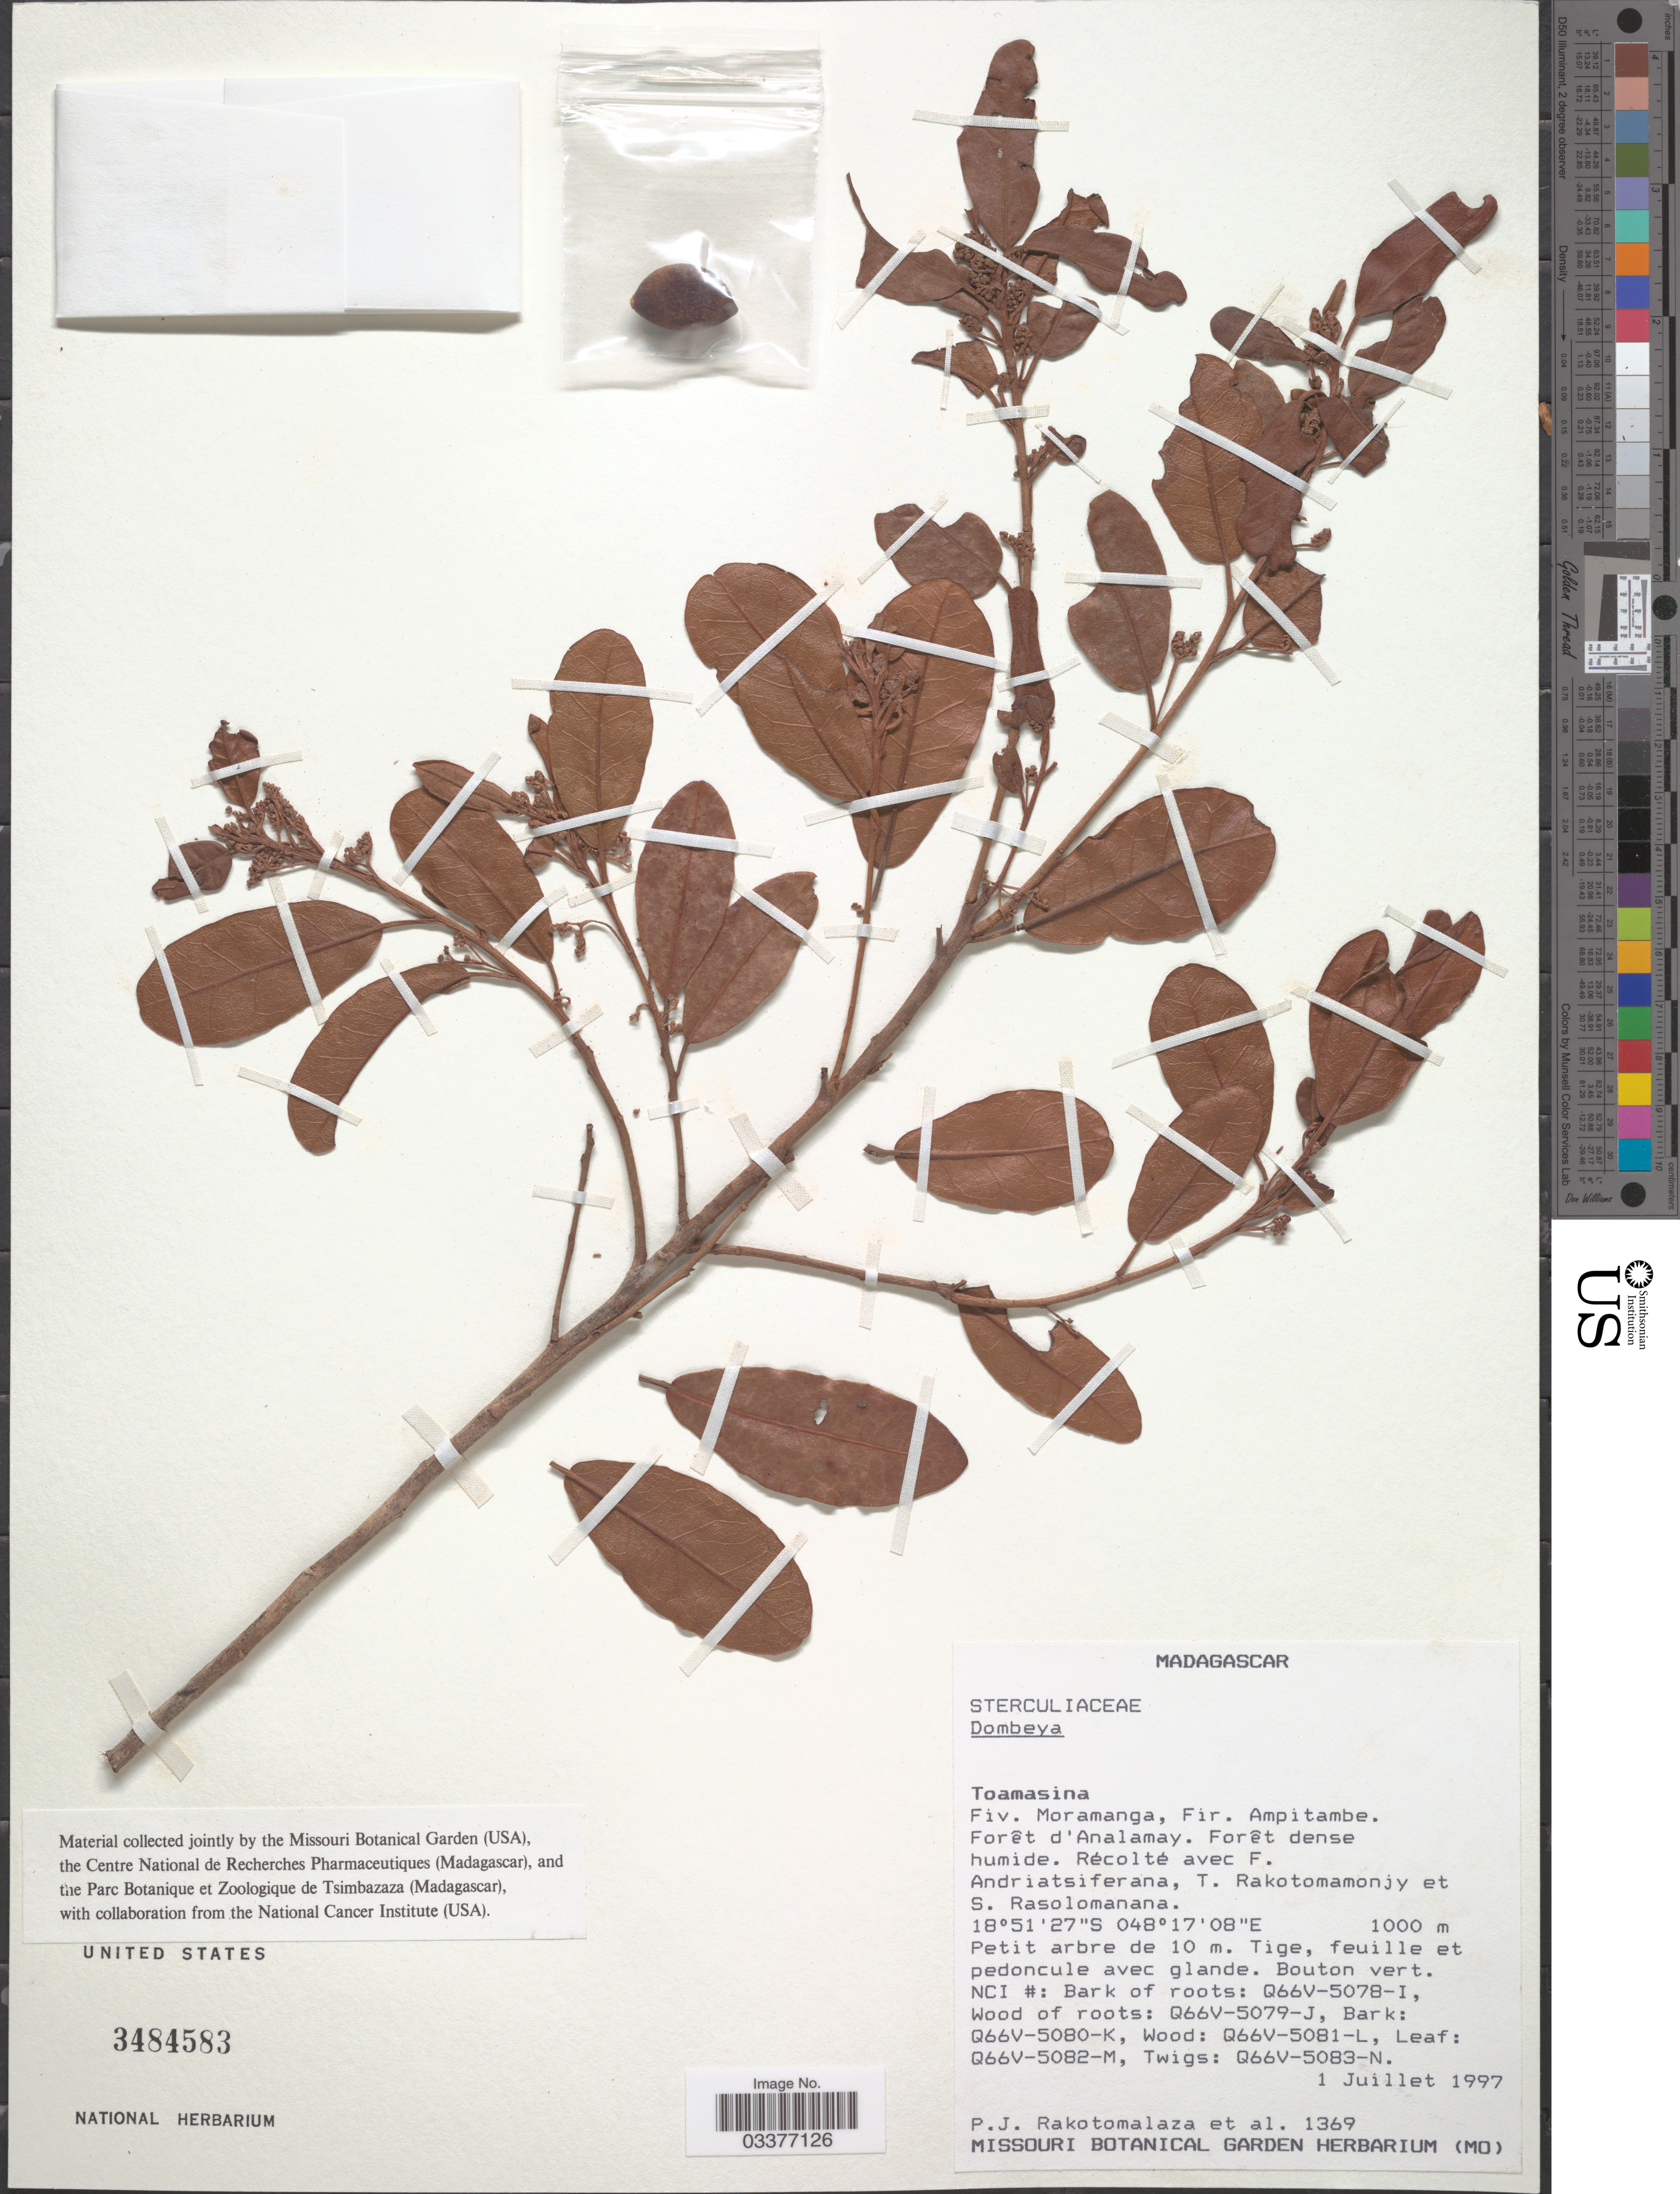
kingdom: Plantae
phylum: Tracheophyta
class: Magnoliopsida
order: Malvales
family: Malvaceae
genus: Dombeya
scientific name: Dombeya sp.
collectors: P. J. Rakotomalaza, F. Andriatsiferana, T. Rakotomamonjy & S. Rasolomanana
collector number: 1369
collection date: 1997-07-01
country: Madagascar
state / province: Alaotra Mangoro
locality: Fiv. Moramanga, Fir. Ampitambe. Forêt d'Analamay.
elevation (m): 1000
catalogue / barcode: US 3484583